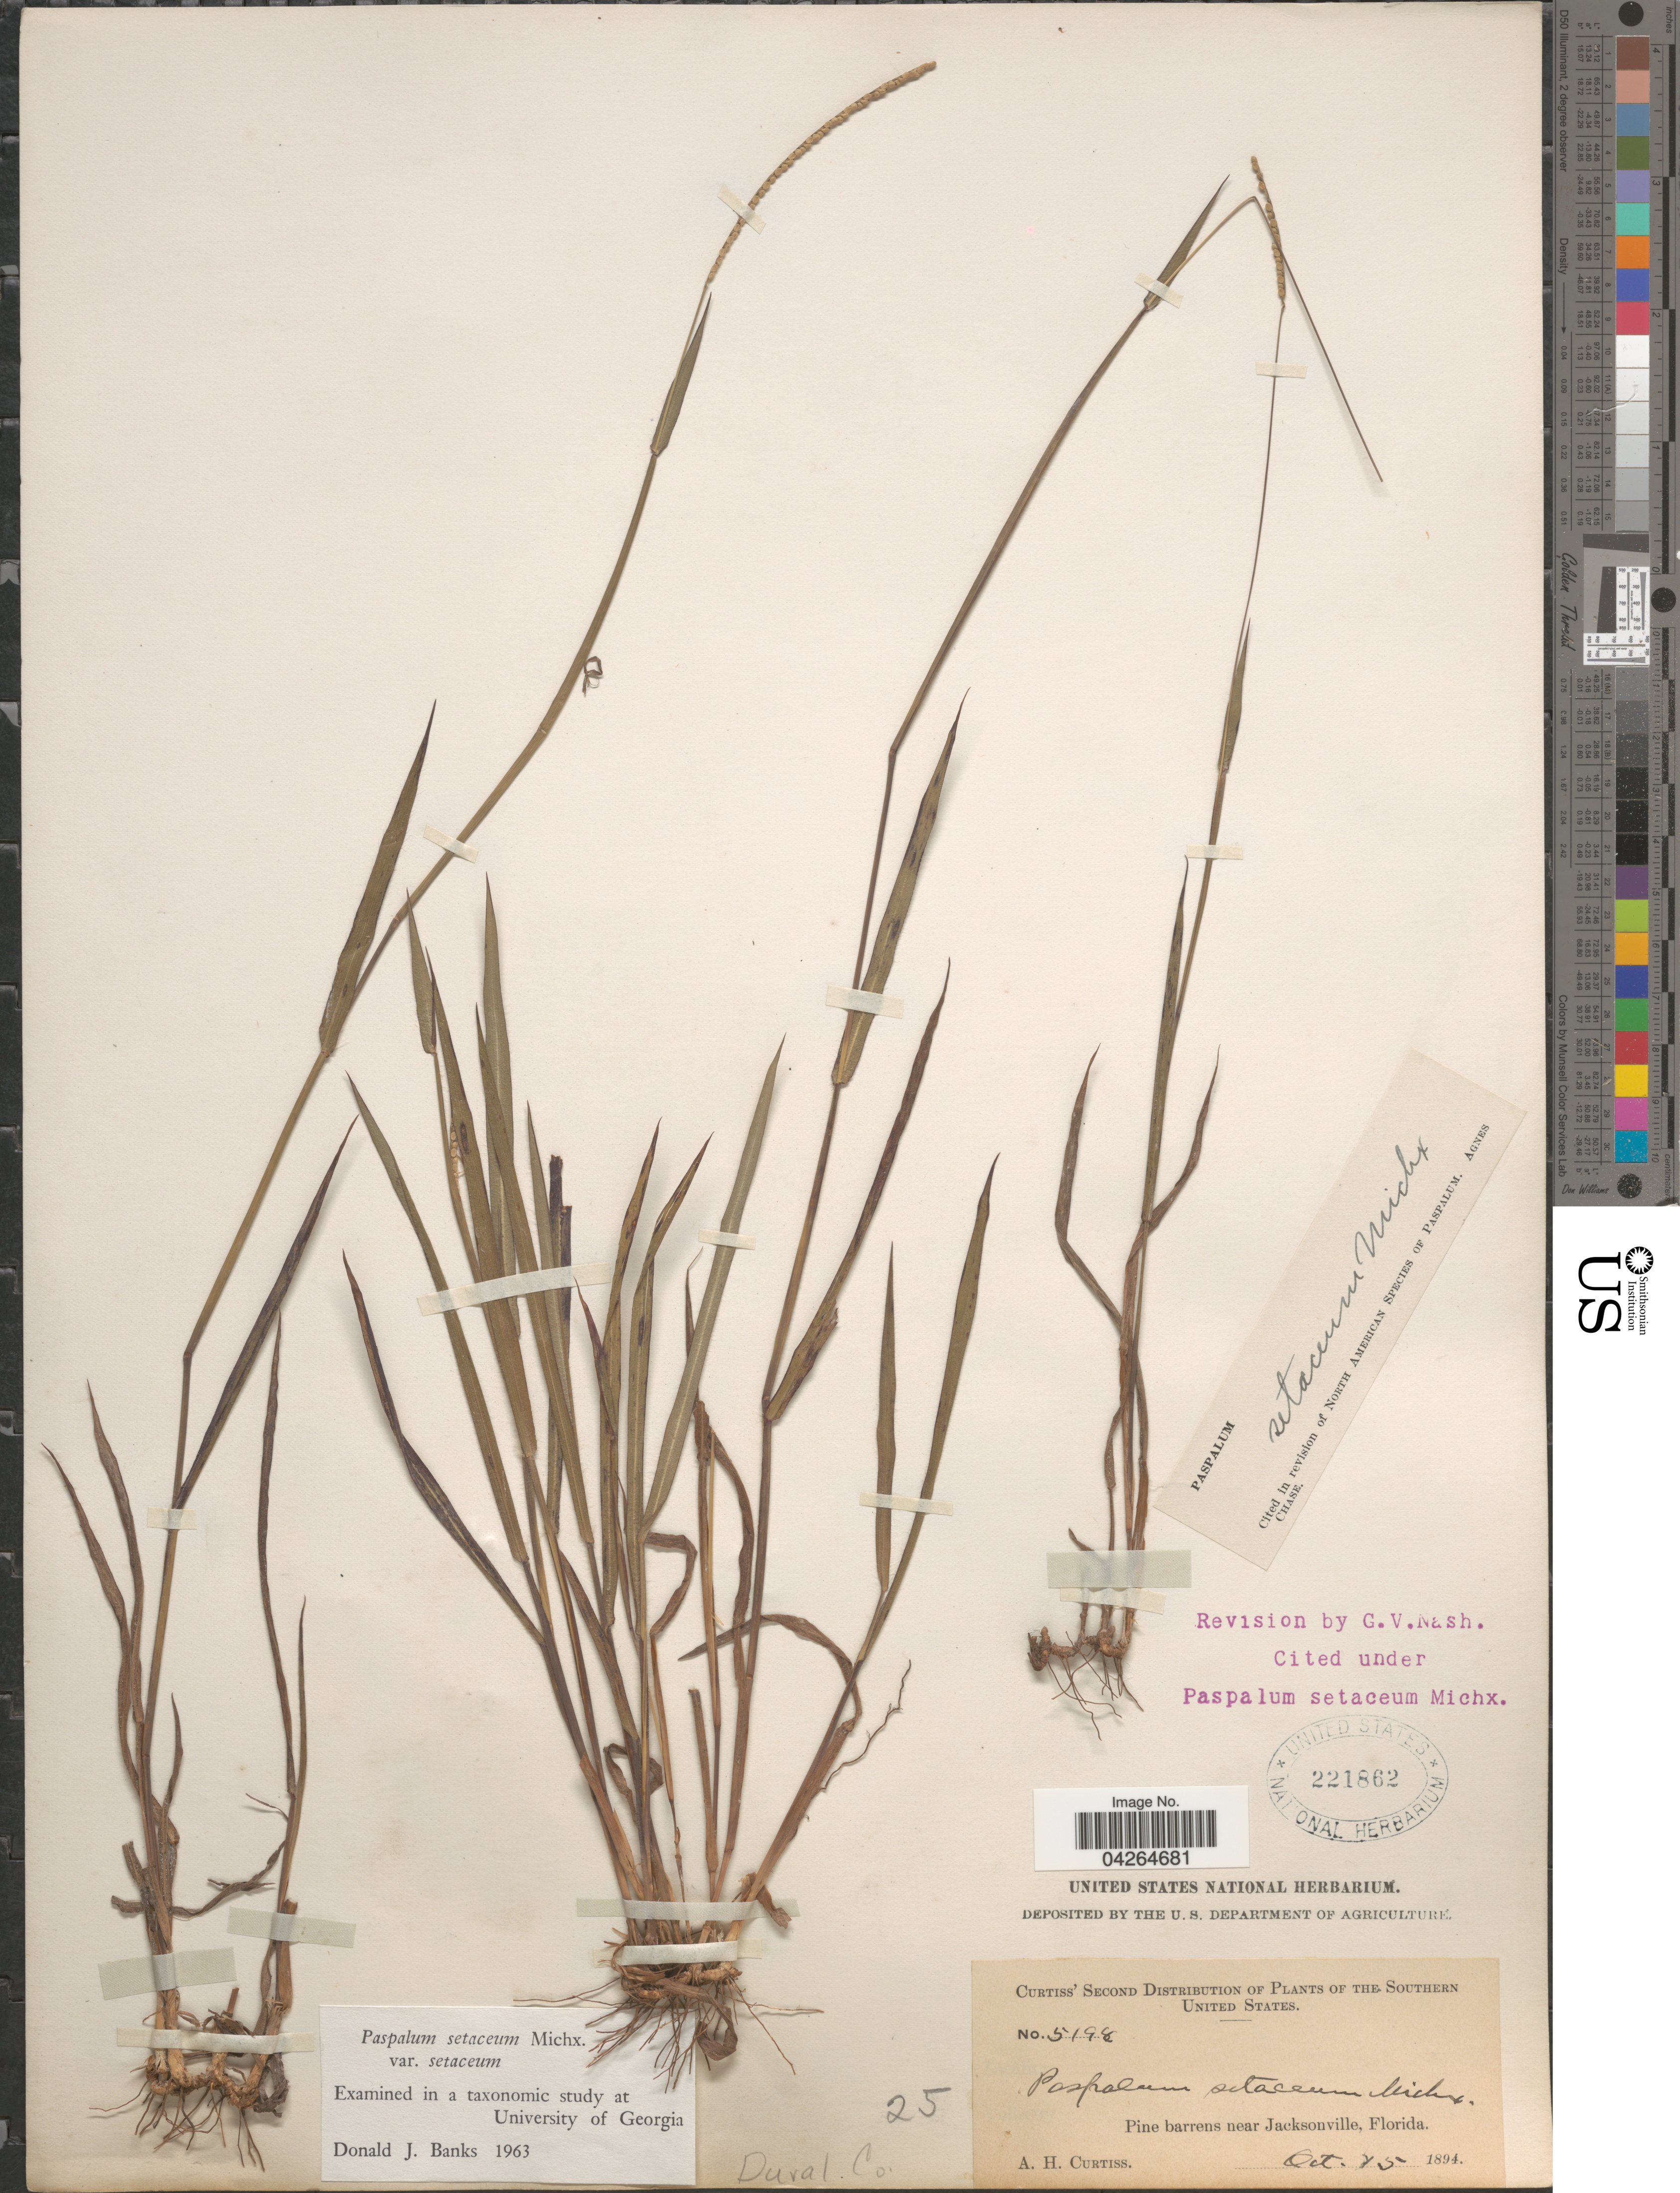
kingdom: Plantae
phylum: Tracheophyta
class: Liliopsida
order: Poales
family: Poaceae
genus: Paspalum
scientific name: Paspalum setaceum var. setaceum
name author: Michx.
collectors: A. H. Curtiss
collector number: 5198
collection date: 1894-10-15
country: United States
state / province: Florida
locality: The Southern United States. Near Jacksonville. Duval Co.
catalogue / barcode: US 221862